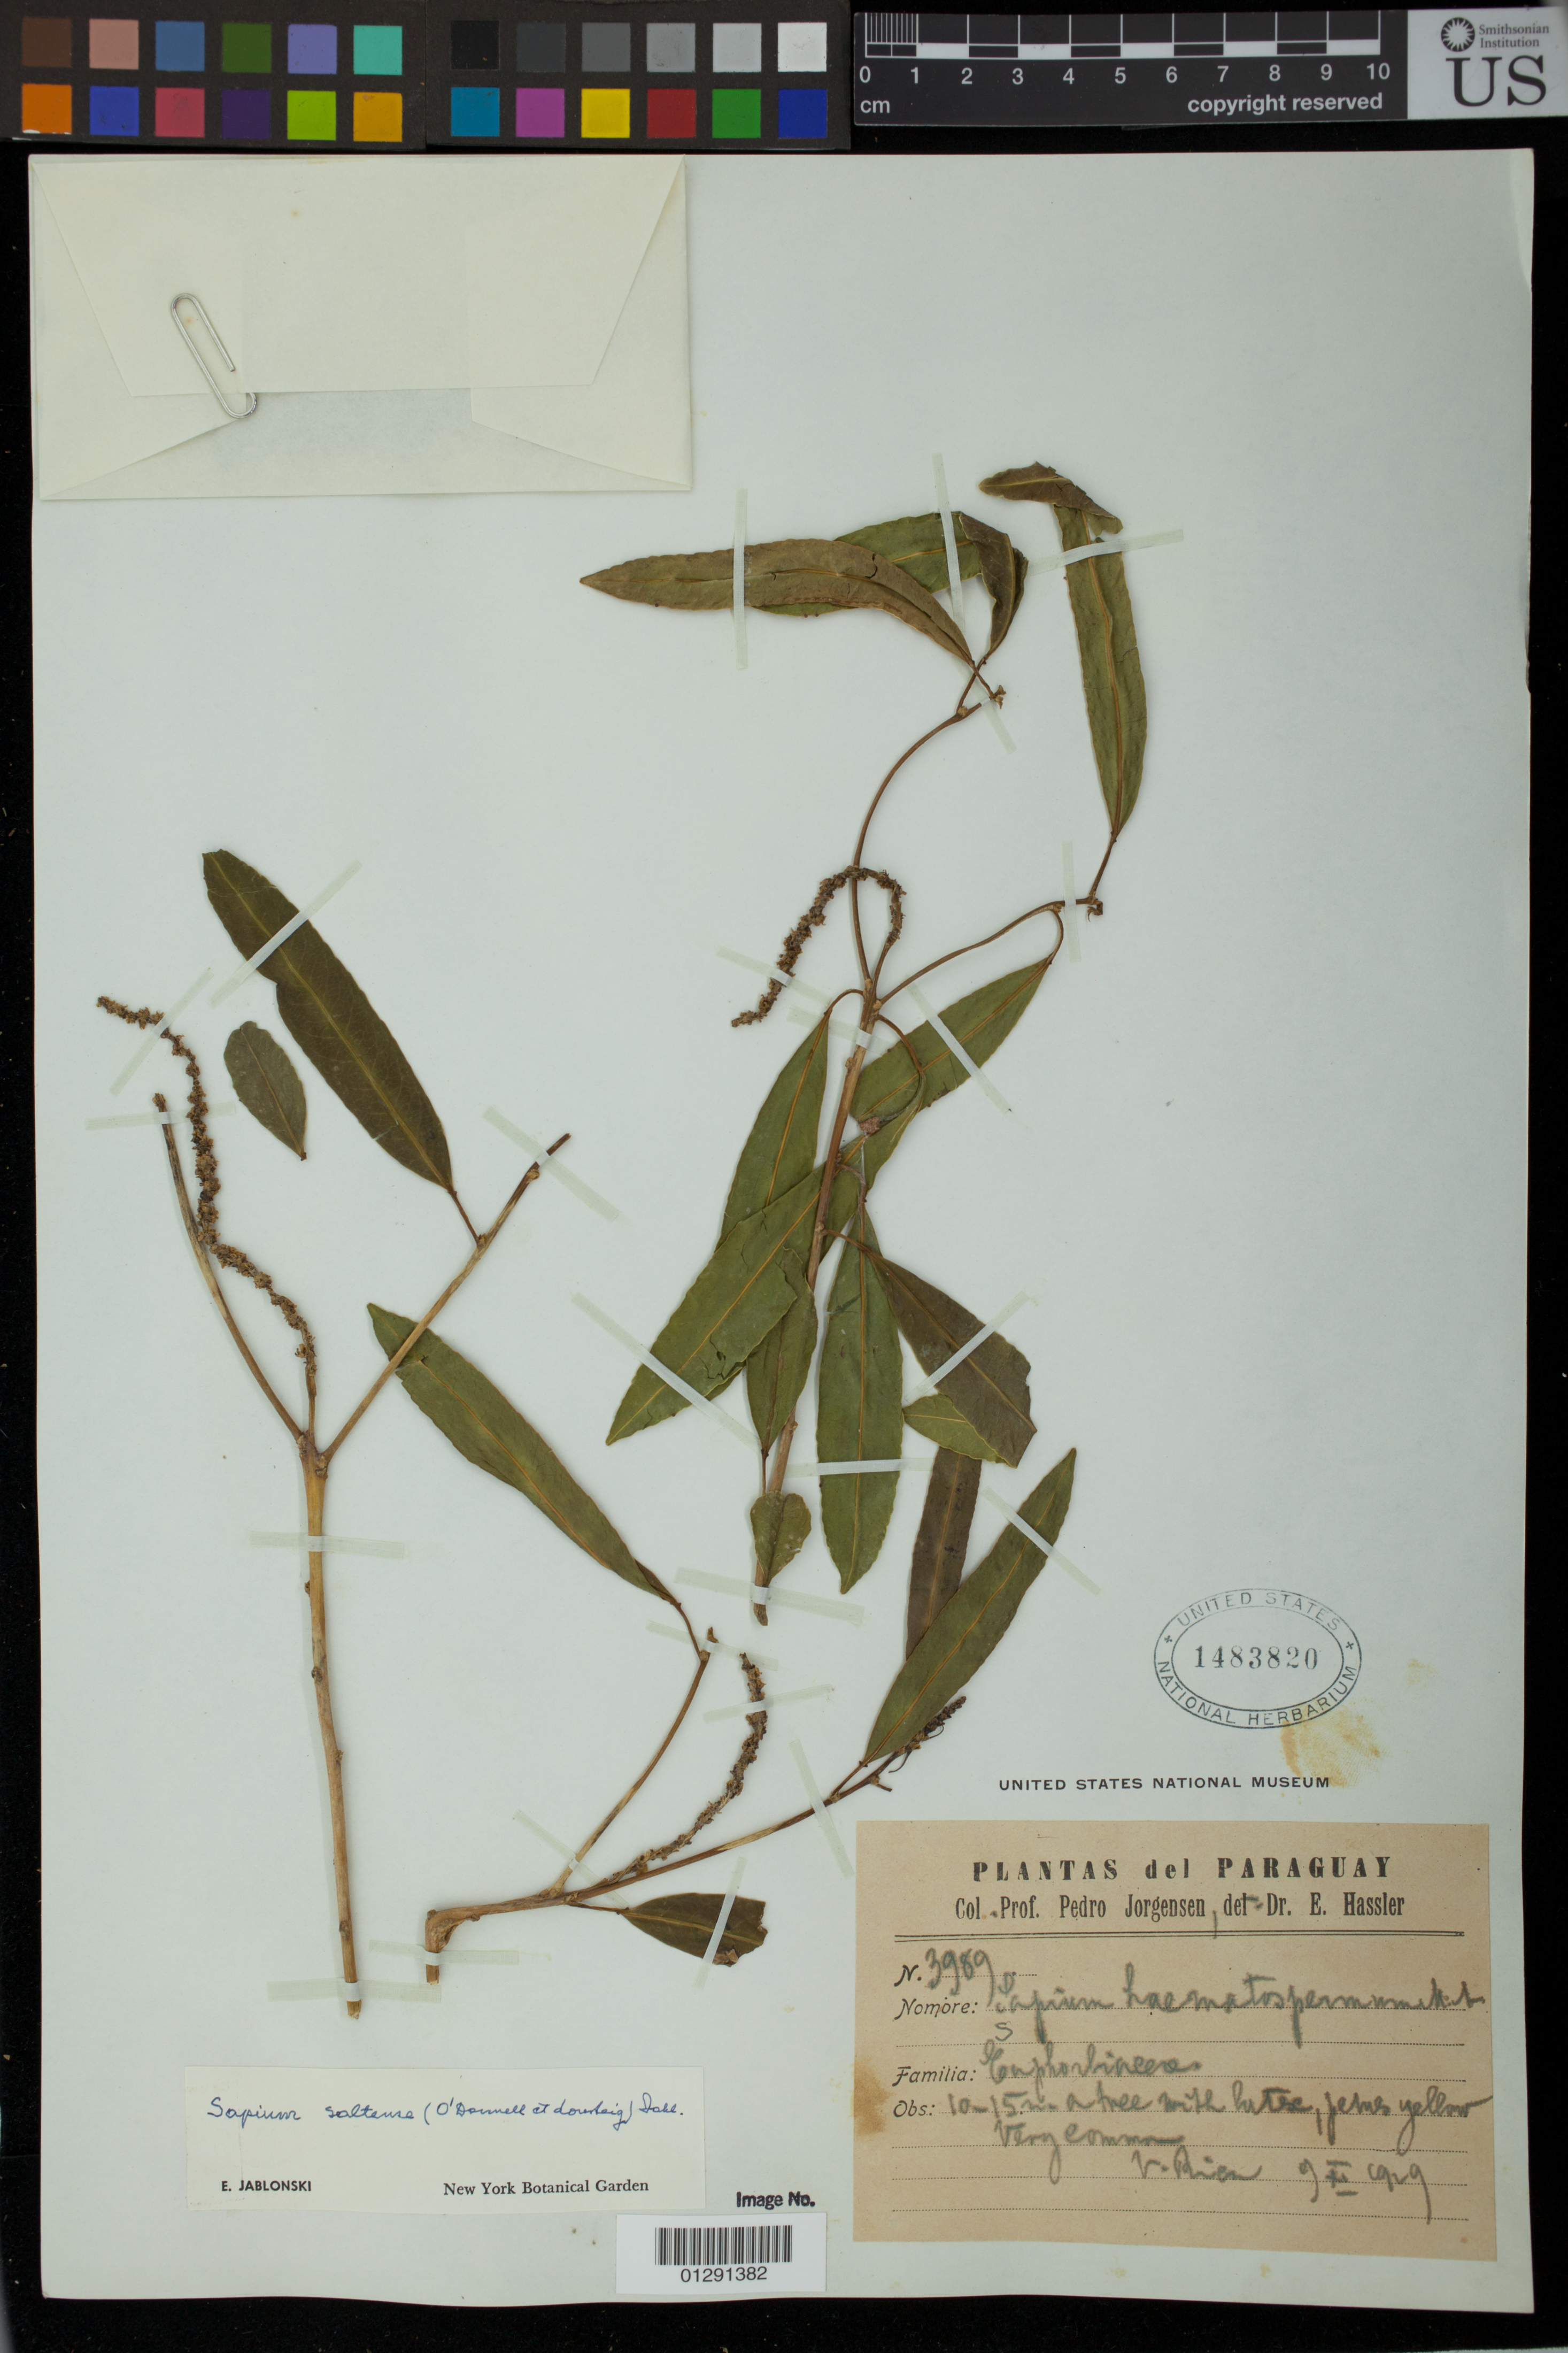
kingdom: Plantae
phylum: Tracheophyta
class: Magnoliopsida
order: Malpighiales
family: Euphorbiaceae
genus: Sapium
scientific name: Sapium haematospermum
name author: Müll. Arg.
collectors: P. Jorgensen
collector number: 3989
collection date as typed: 09 Nov 1929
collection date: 1929-11-09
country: Paraguay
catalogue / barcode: US 1483820